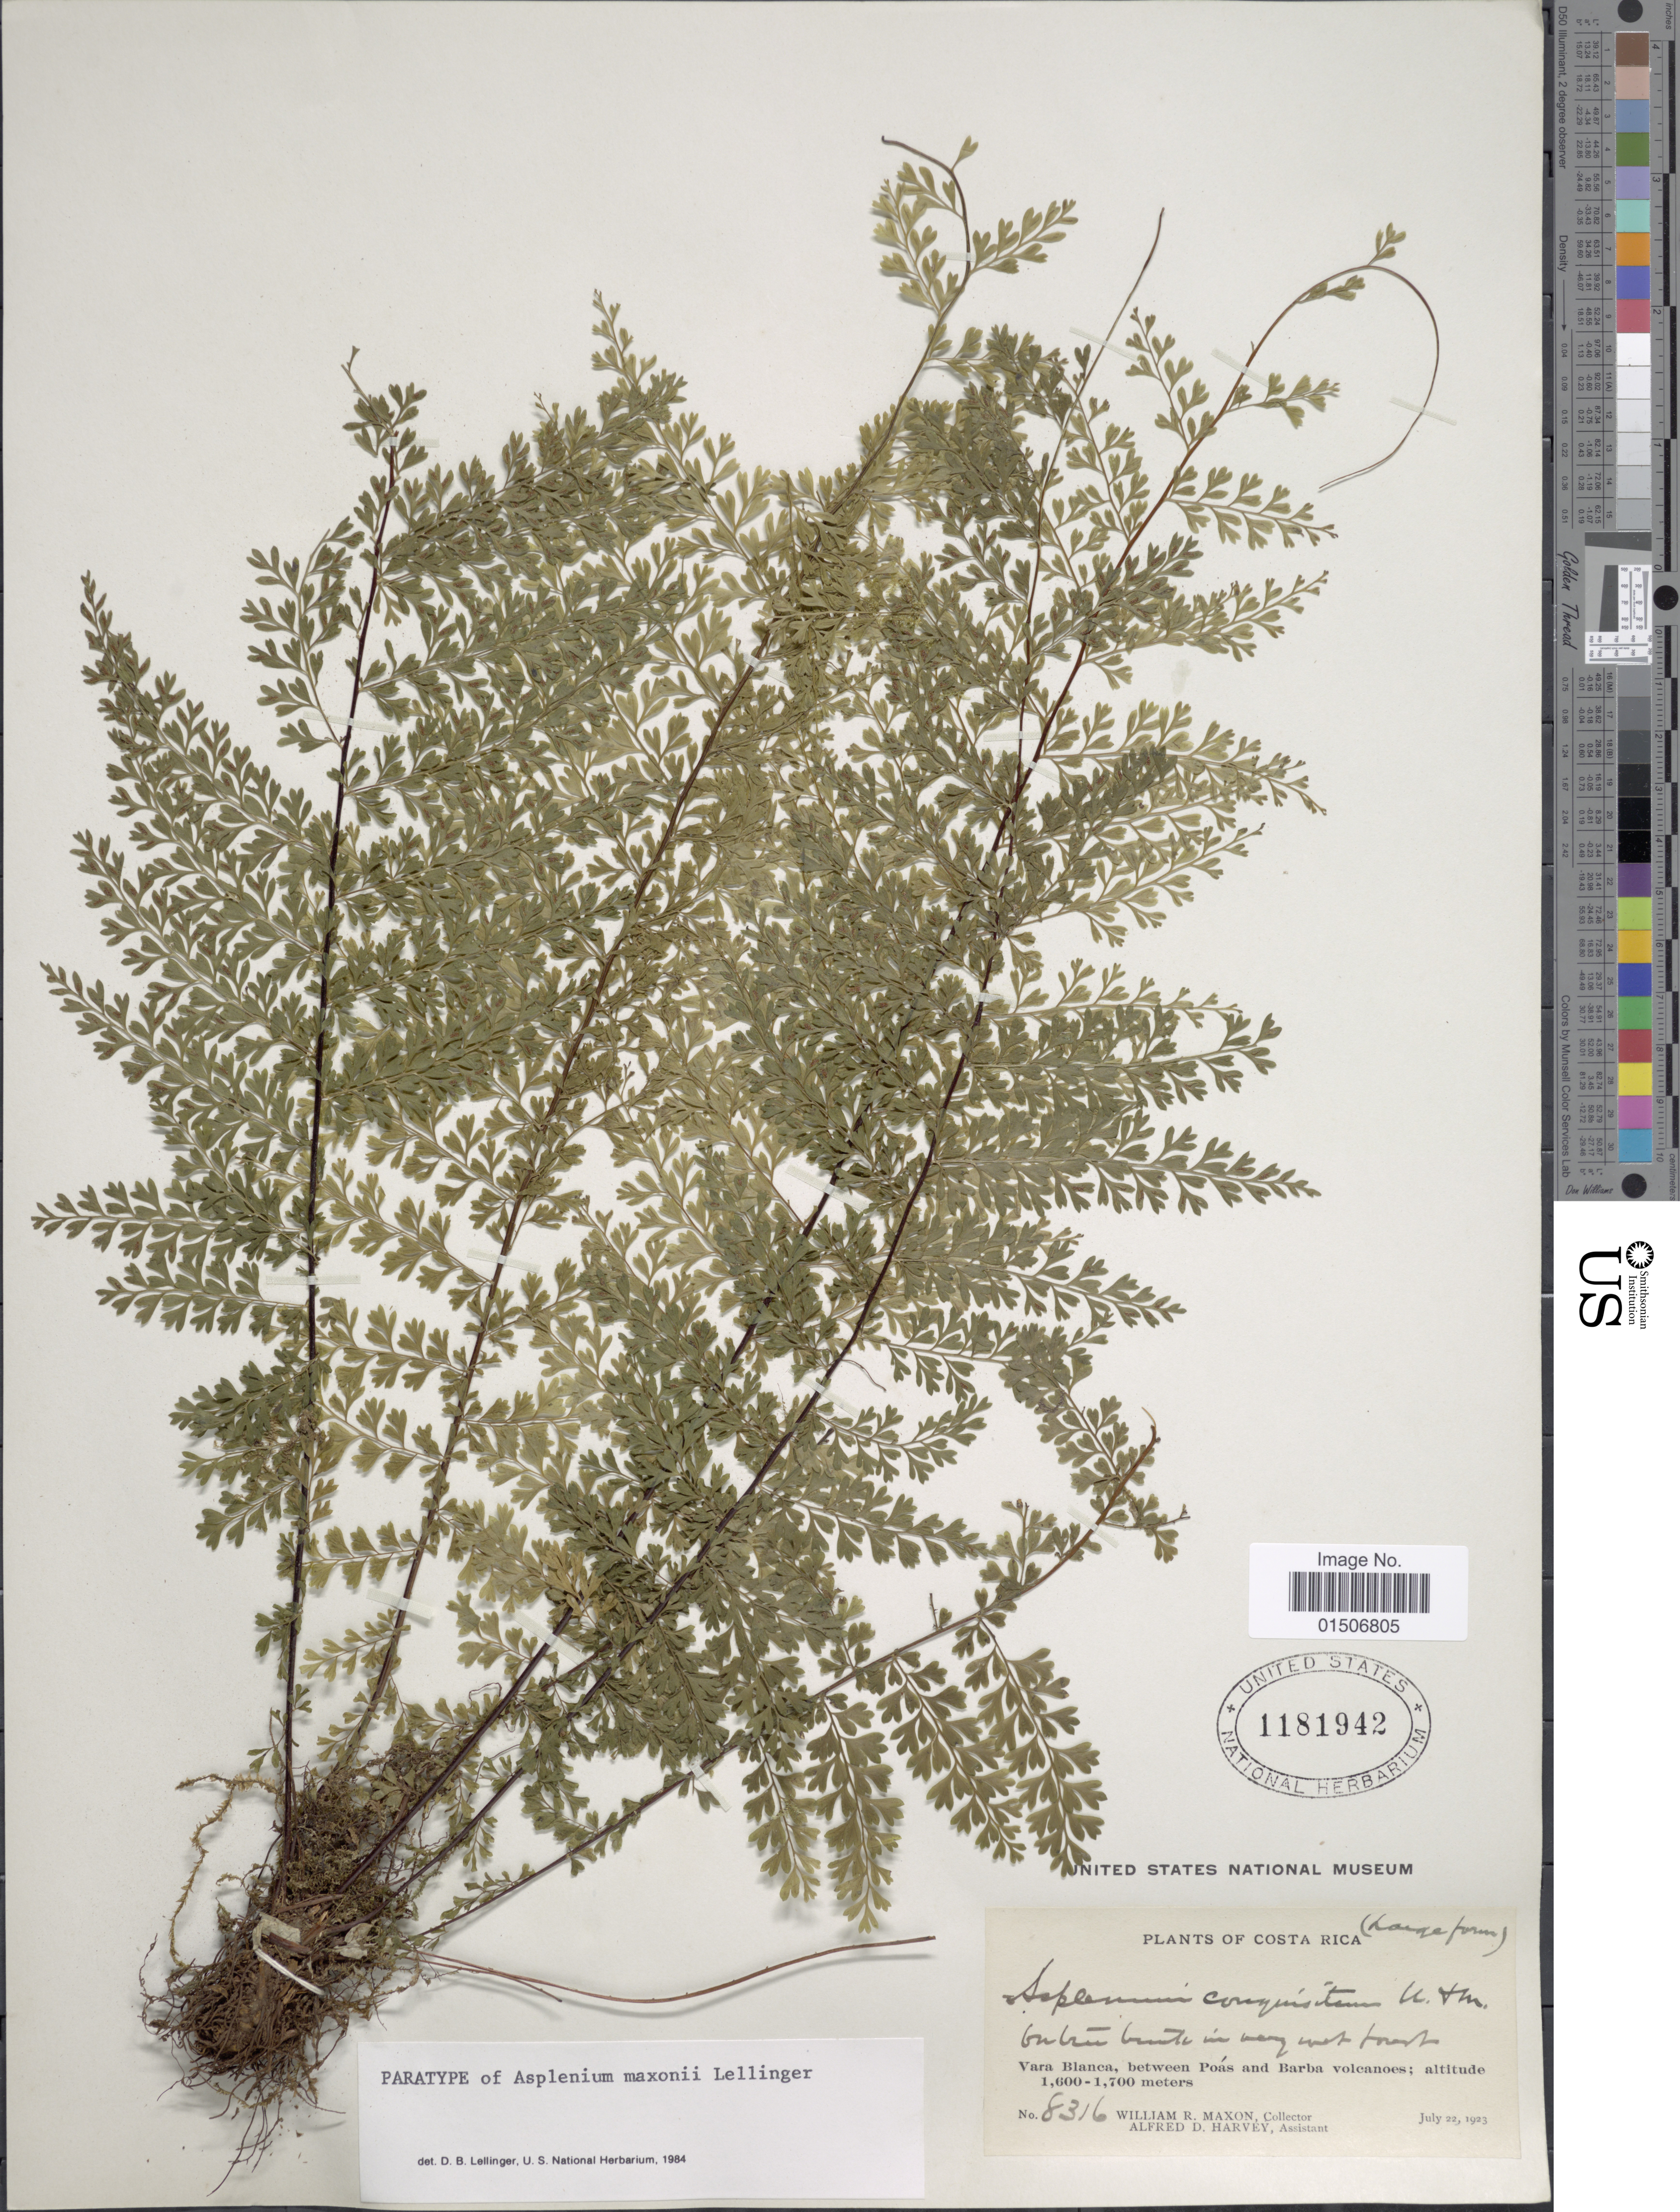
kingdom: Plantae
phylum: Tracheophyta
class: Polypodiopsida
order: Polypodiales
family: Aspleniaceae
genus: Asplenium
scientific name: Asplenium maxonii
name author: Lellinger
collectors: W. R. Maxon & A. D. Harvey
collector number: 8316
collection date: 1923-07-22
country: Costa Rica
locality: On tree trunk in very wet forest, Vara Blanca, between Poás and Barba volcanoes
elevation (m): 1600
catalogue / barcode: US 1181942